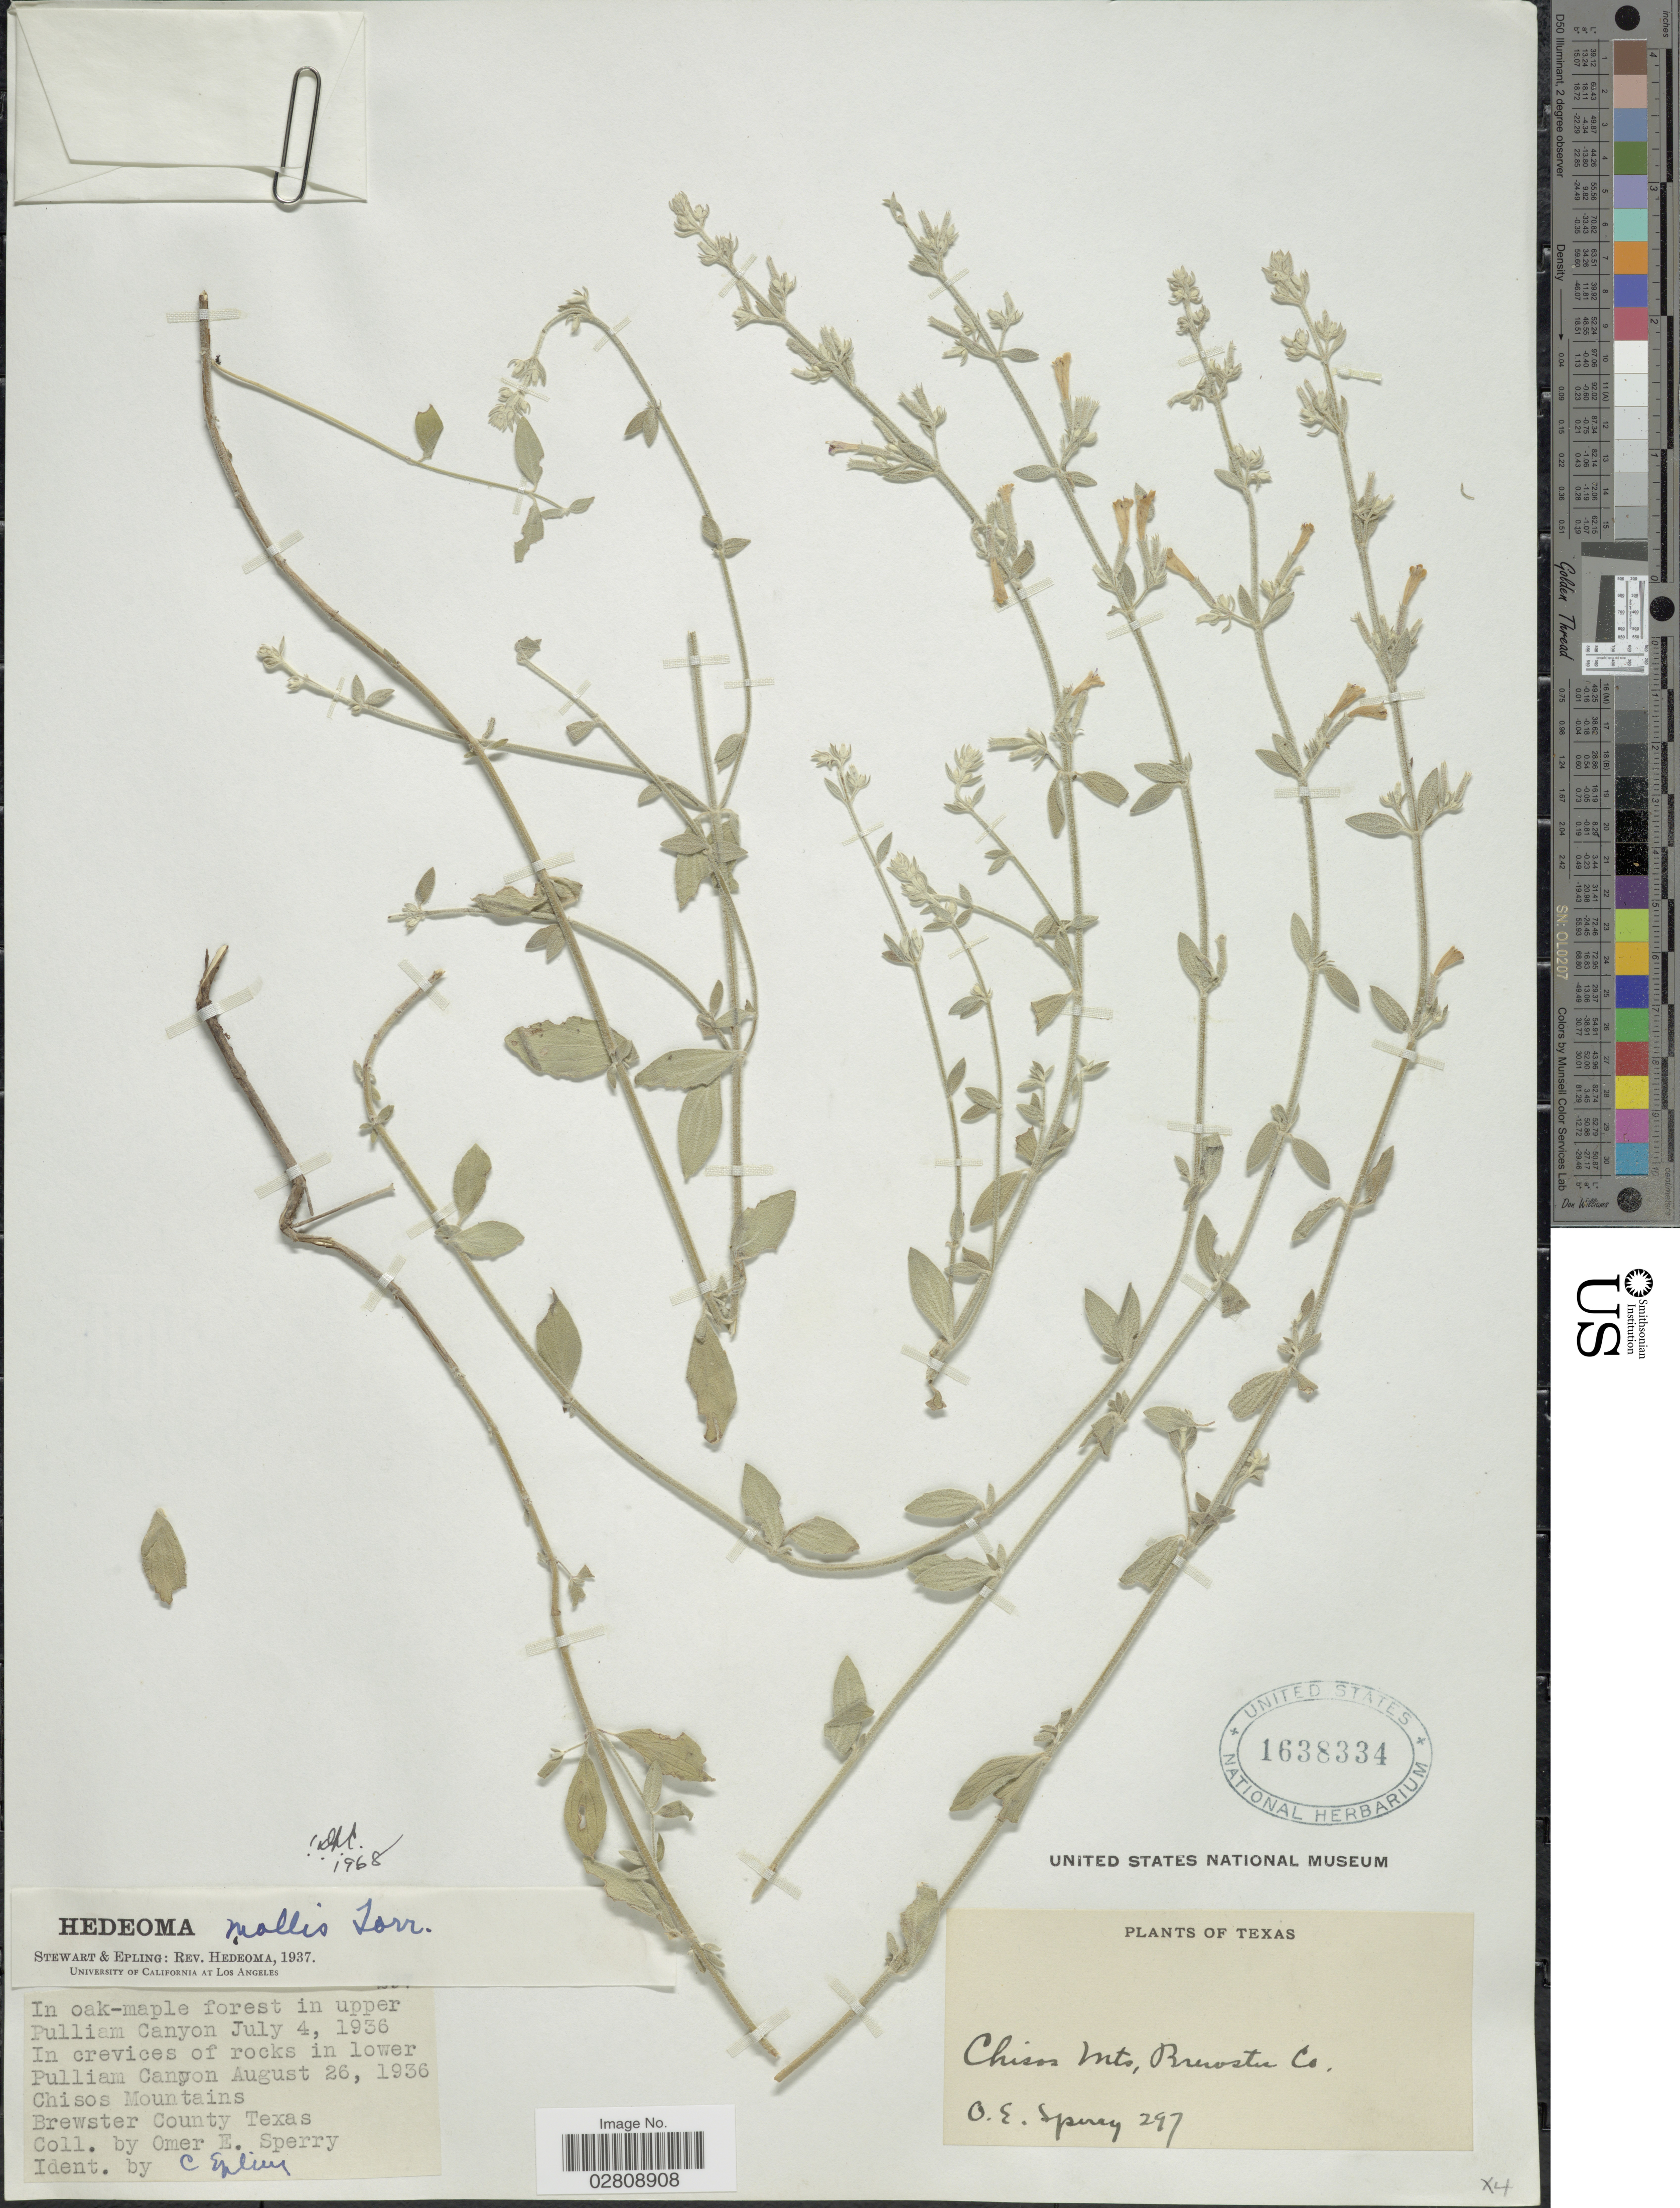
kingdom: Plantae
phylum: Tracheophyta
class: Magnoliopsida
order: Lamiales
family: Lamiaceae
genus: Hedeoma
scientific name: Hedeoma mollis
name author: Torr.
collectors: O. E. Sperry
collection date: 1936-07-04/1936-08-26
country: United States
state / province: Texas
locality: In oak-maple forest in upper Pulliam Canyon. In crevices of rocks in lower Pulliam Canyon. Chisos Mountains. Brewster County.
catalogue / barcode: US 1638334